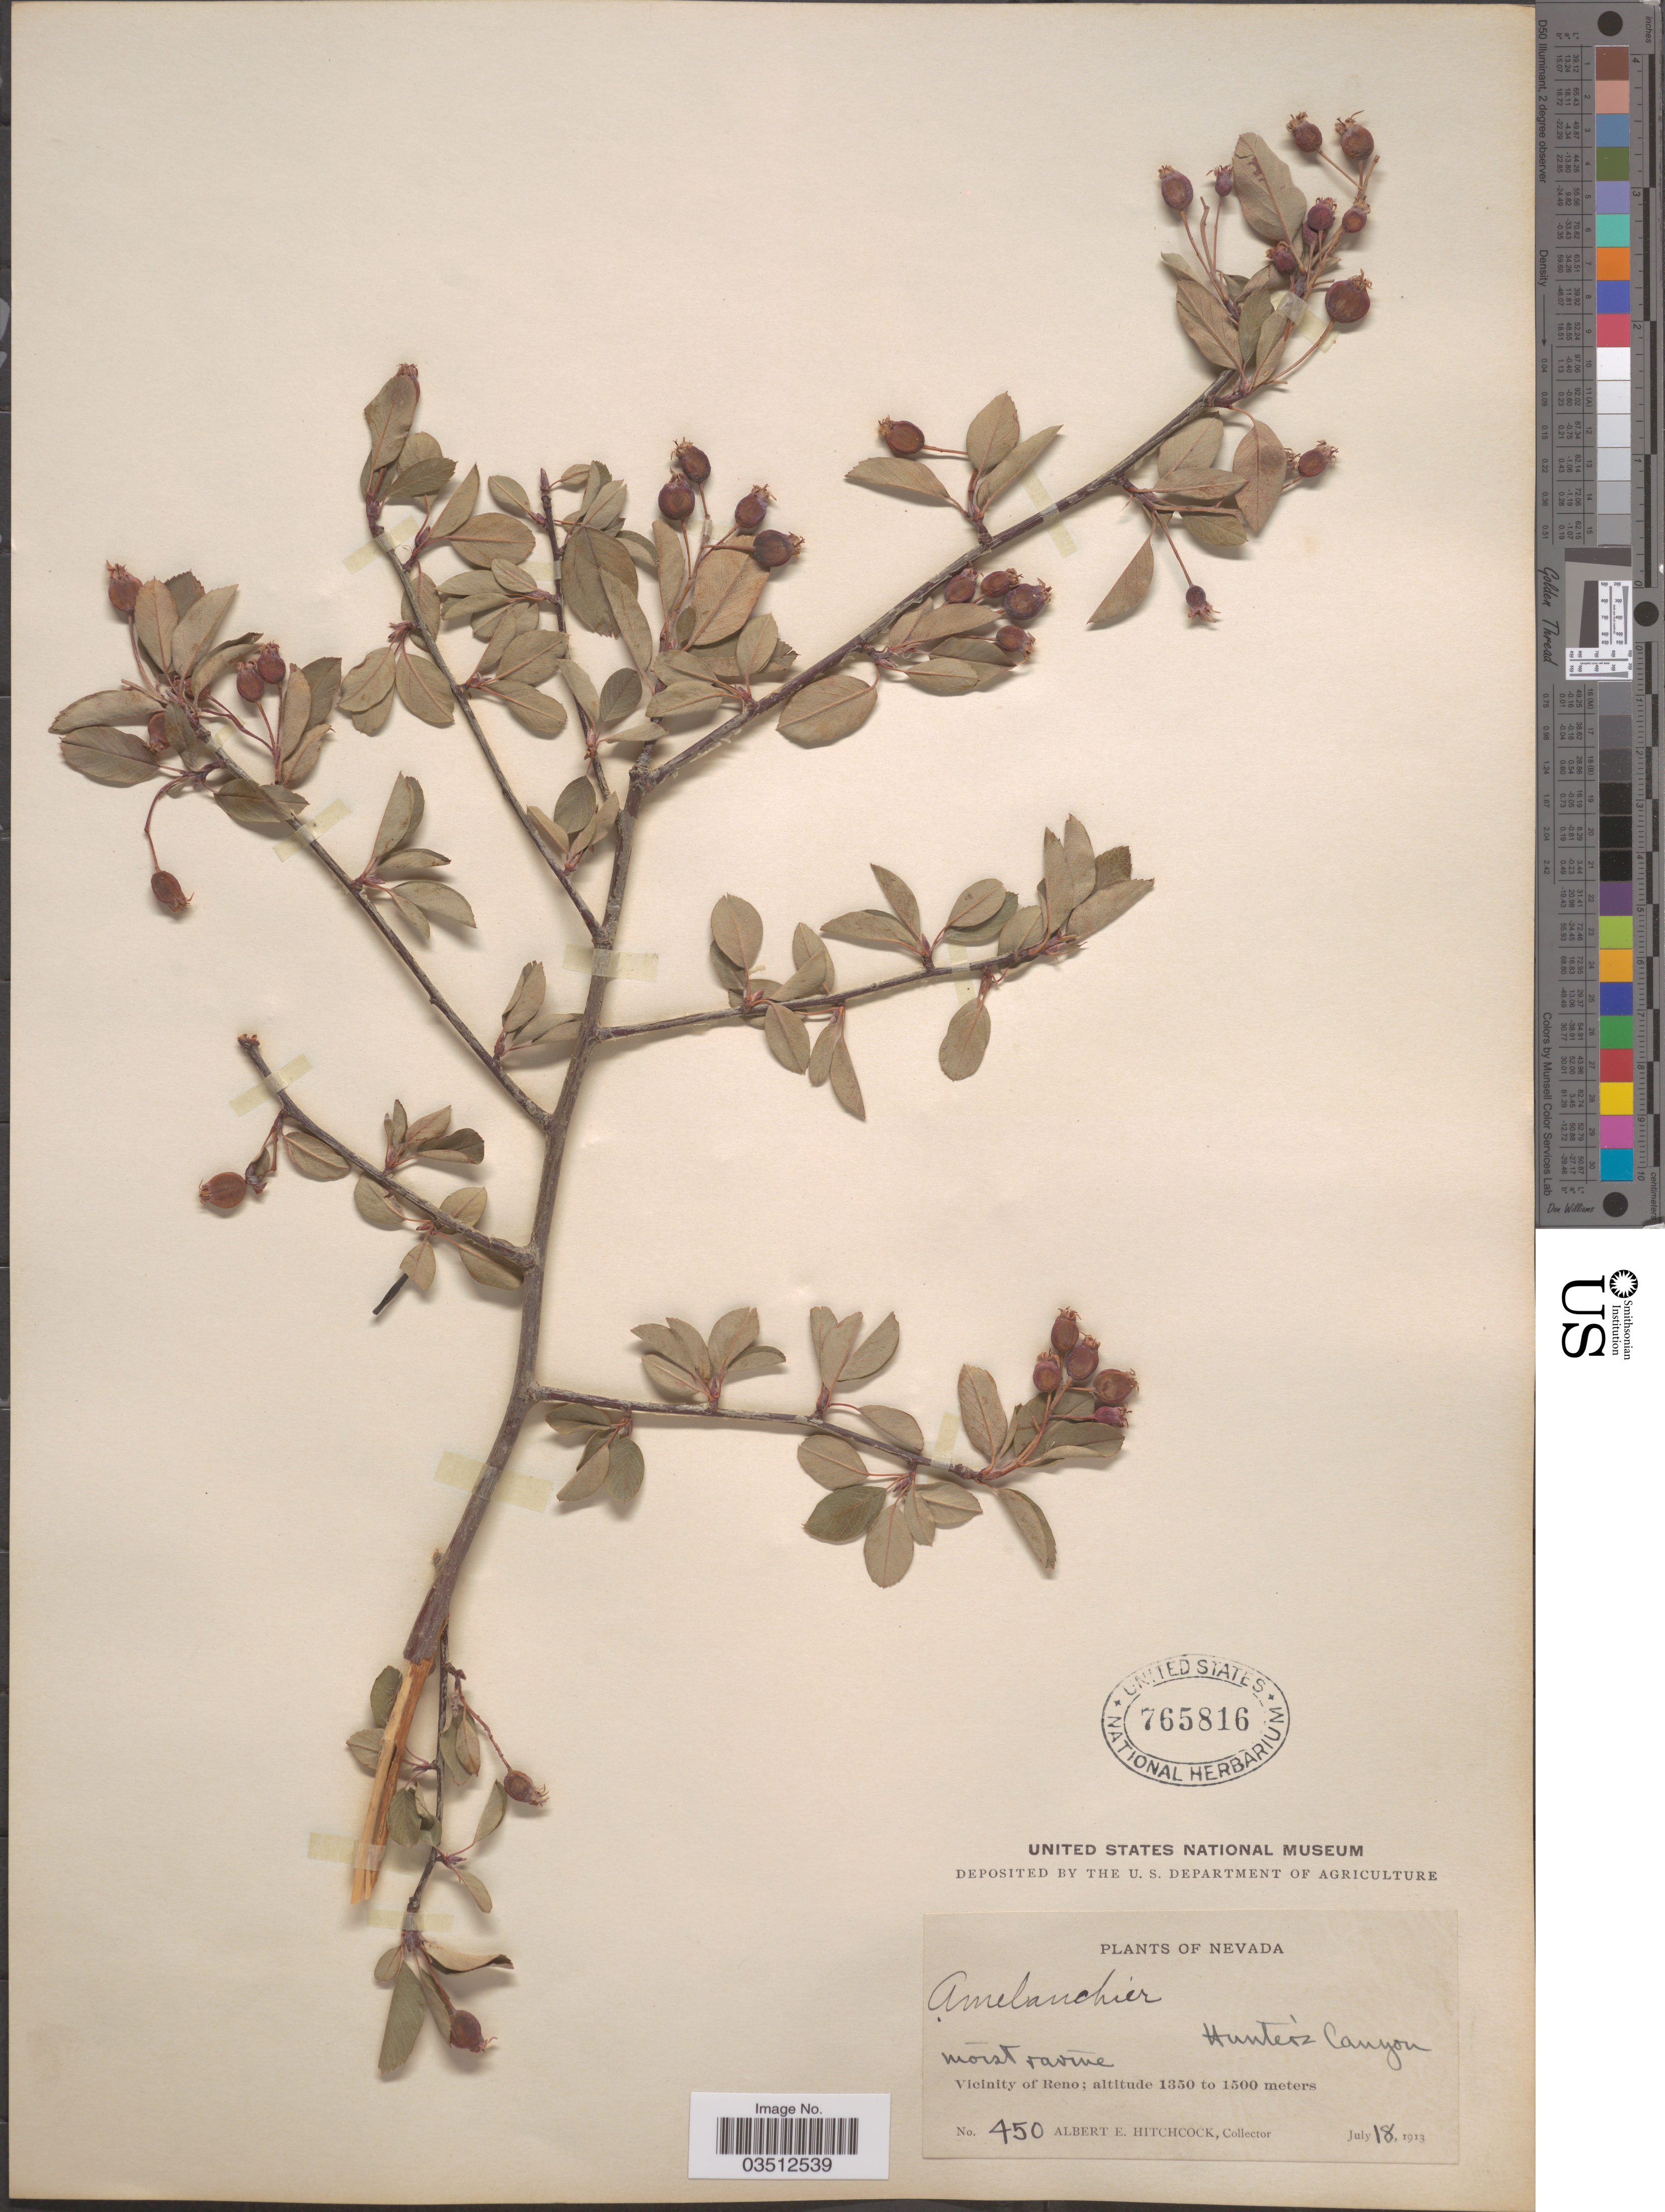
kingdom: Plantae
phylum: Tracheophyta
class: Magnoliopsida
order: Rosales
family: Rosaceae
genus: Amelanchier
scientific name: Amelanchier pallida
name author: Greene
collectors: A. Hitchcock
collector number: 450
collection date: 1913-07-18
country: United States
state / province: Nevada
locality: Hunter's Canyon, Vicinity of Reno.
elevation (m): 1350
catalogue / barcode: US 765816